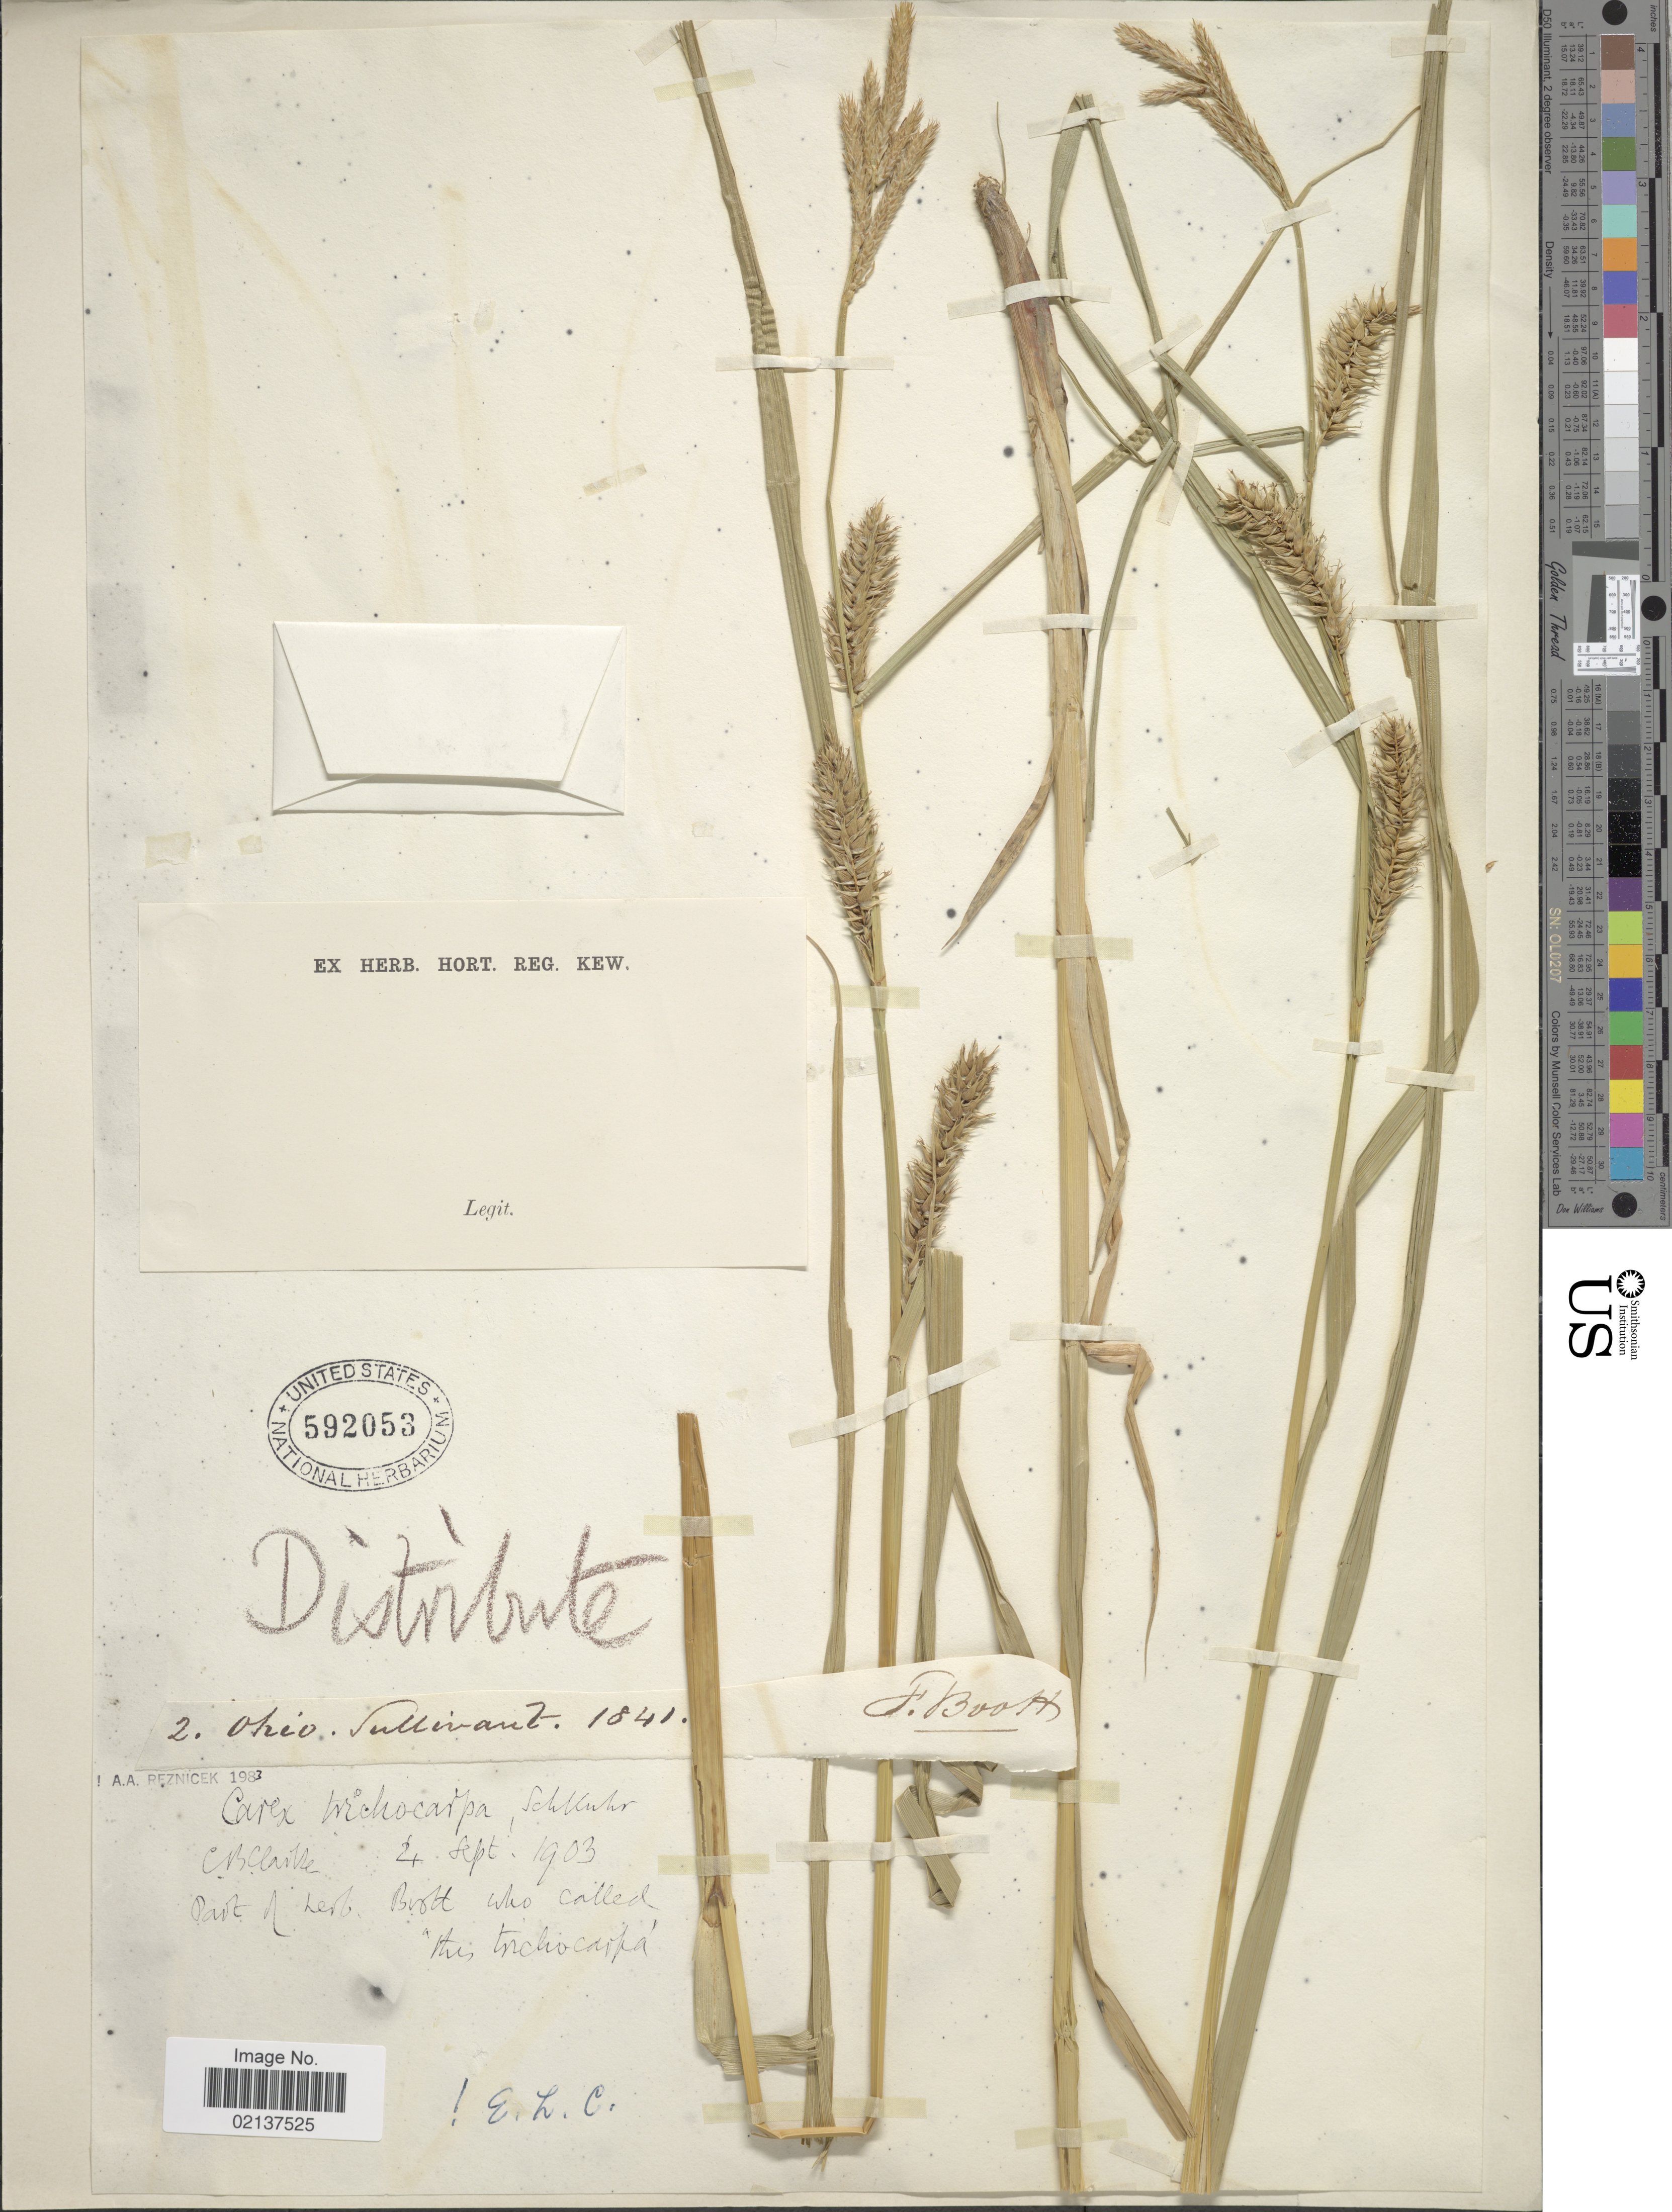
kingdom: Plantae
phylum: Tracheophyta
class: Liliopsida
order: Poales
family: Cyperaceae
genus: Carex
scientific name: Carex trichocarpa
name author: Muhl. ex Willd.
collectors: F. M. B. Boott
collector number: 2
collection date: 1841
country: United States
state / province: Ohio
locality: Sullivant [unsure placement]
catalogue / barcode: US 592053